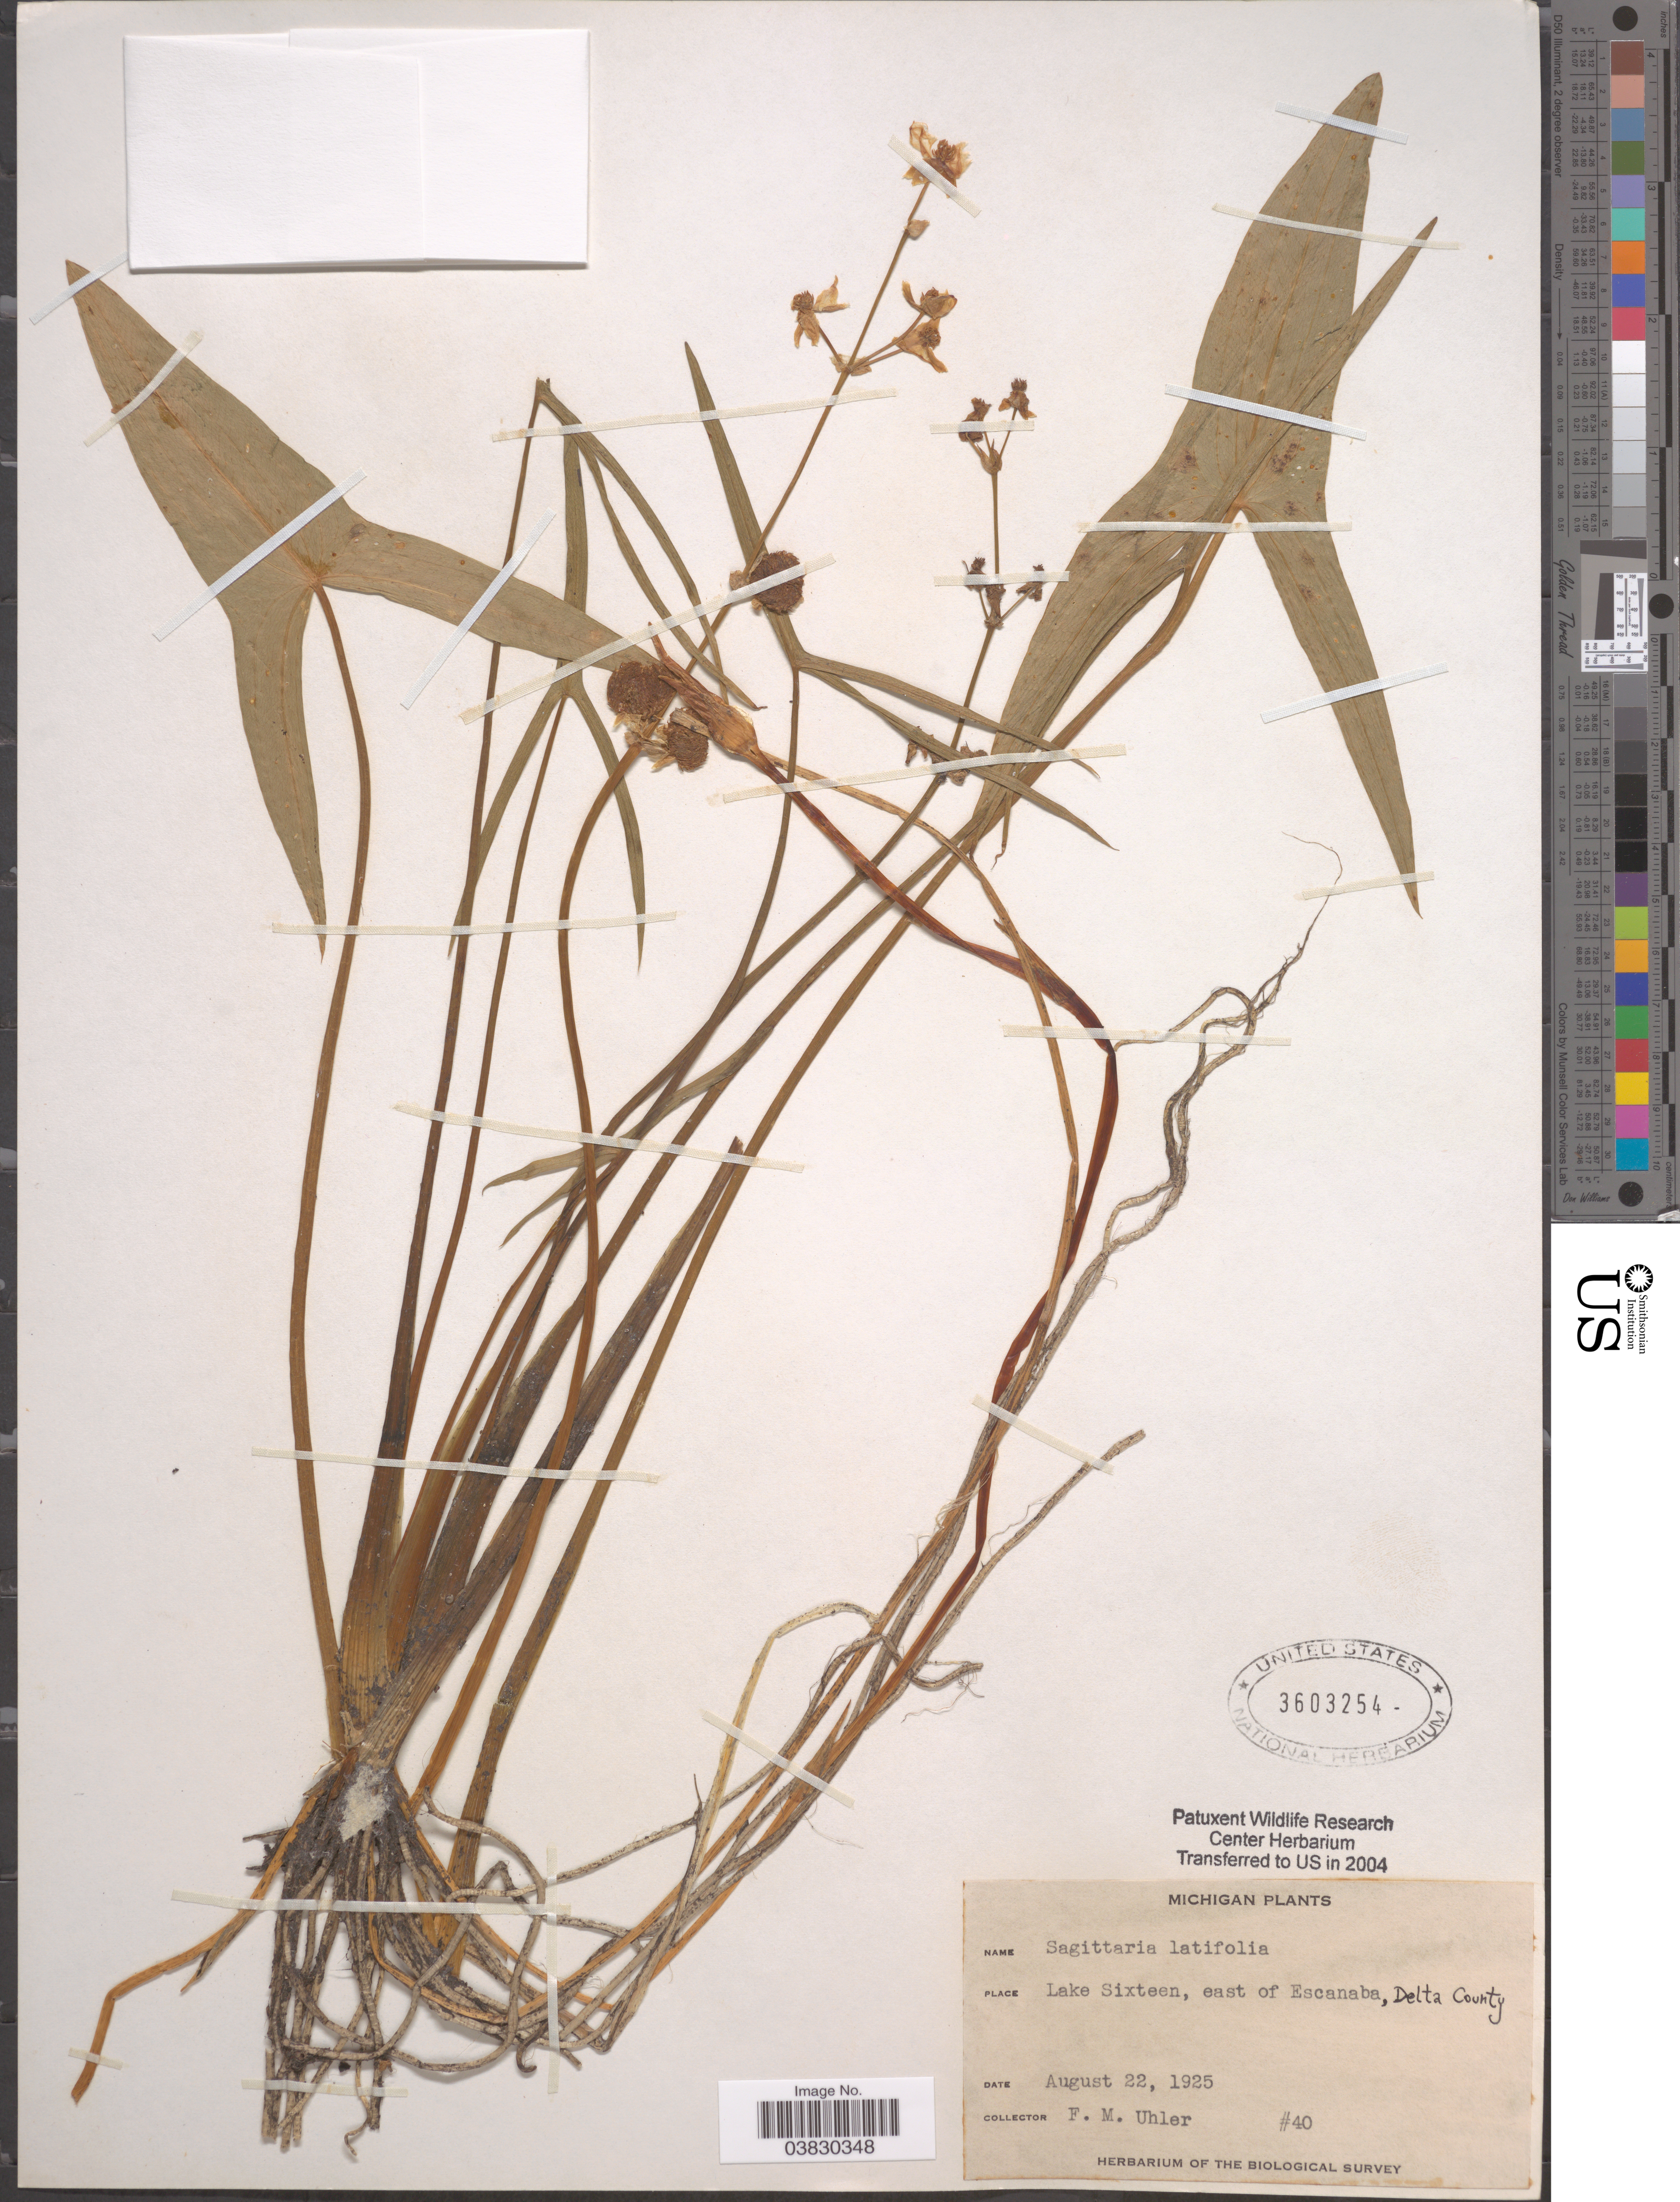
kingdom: Plantae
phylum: Tracheophyta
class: Liliopsida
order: Alismatales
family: Alismataceae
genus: Sagittaria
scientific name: Sagittaria latifolia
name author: Willd.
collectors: F. M. Uhler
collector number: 40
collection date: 1925-08-22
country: United States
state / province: Michigan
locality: Lake Sixteen, east of Escanaba, Delta County.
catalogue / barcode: US 3603254